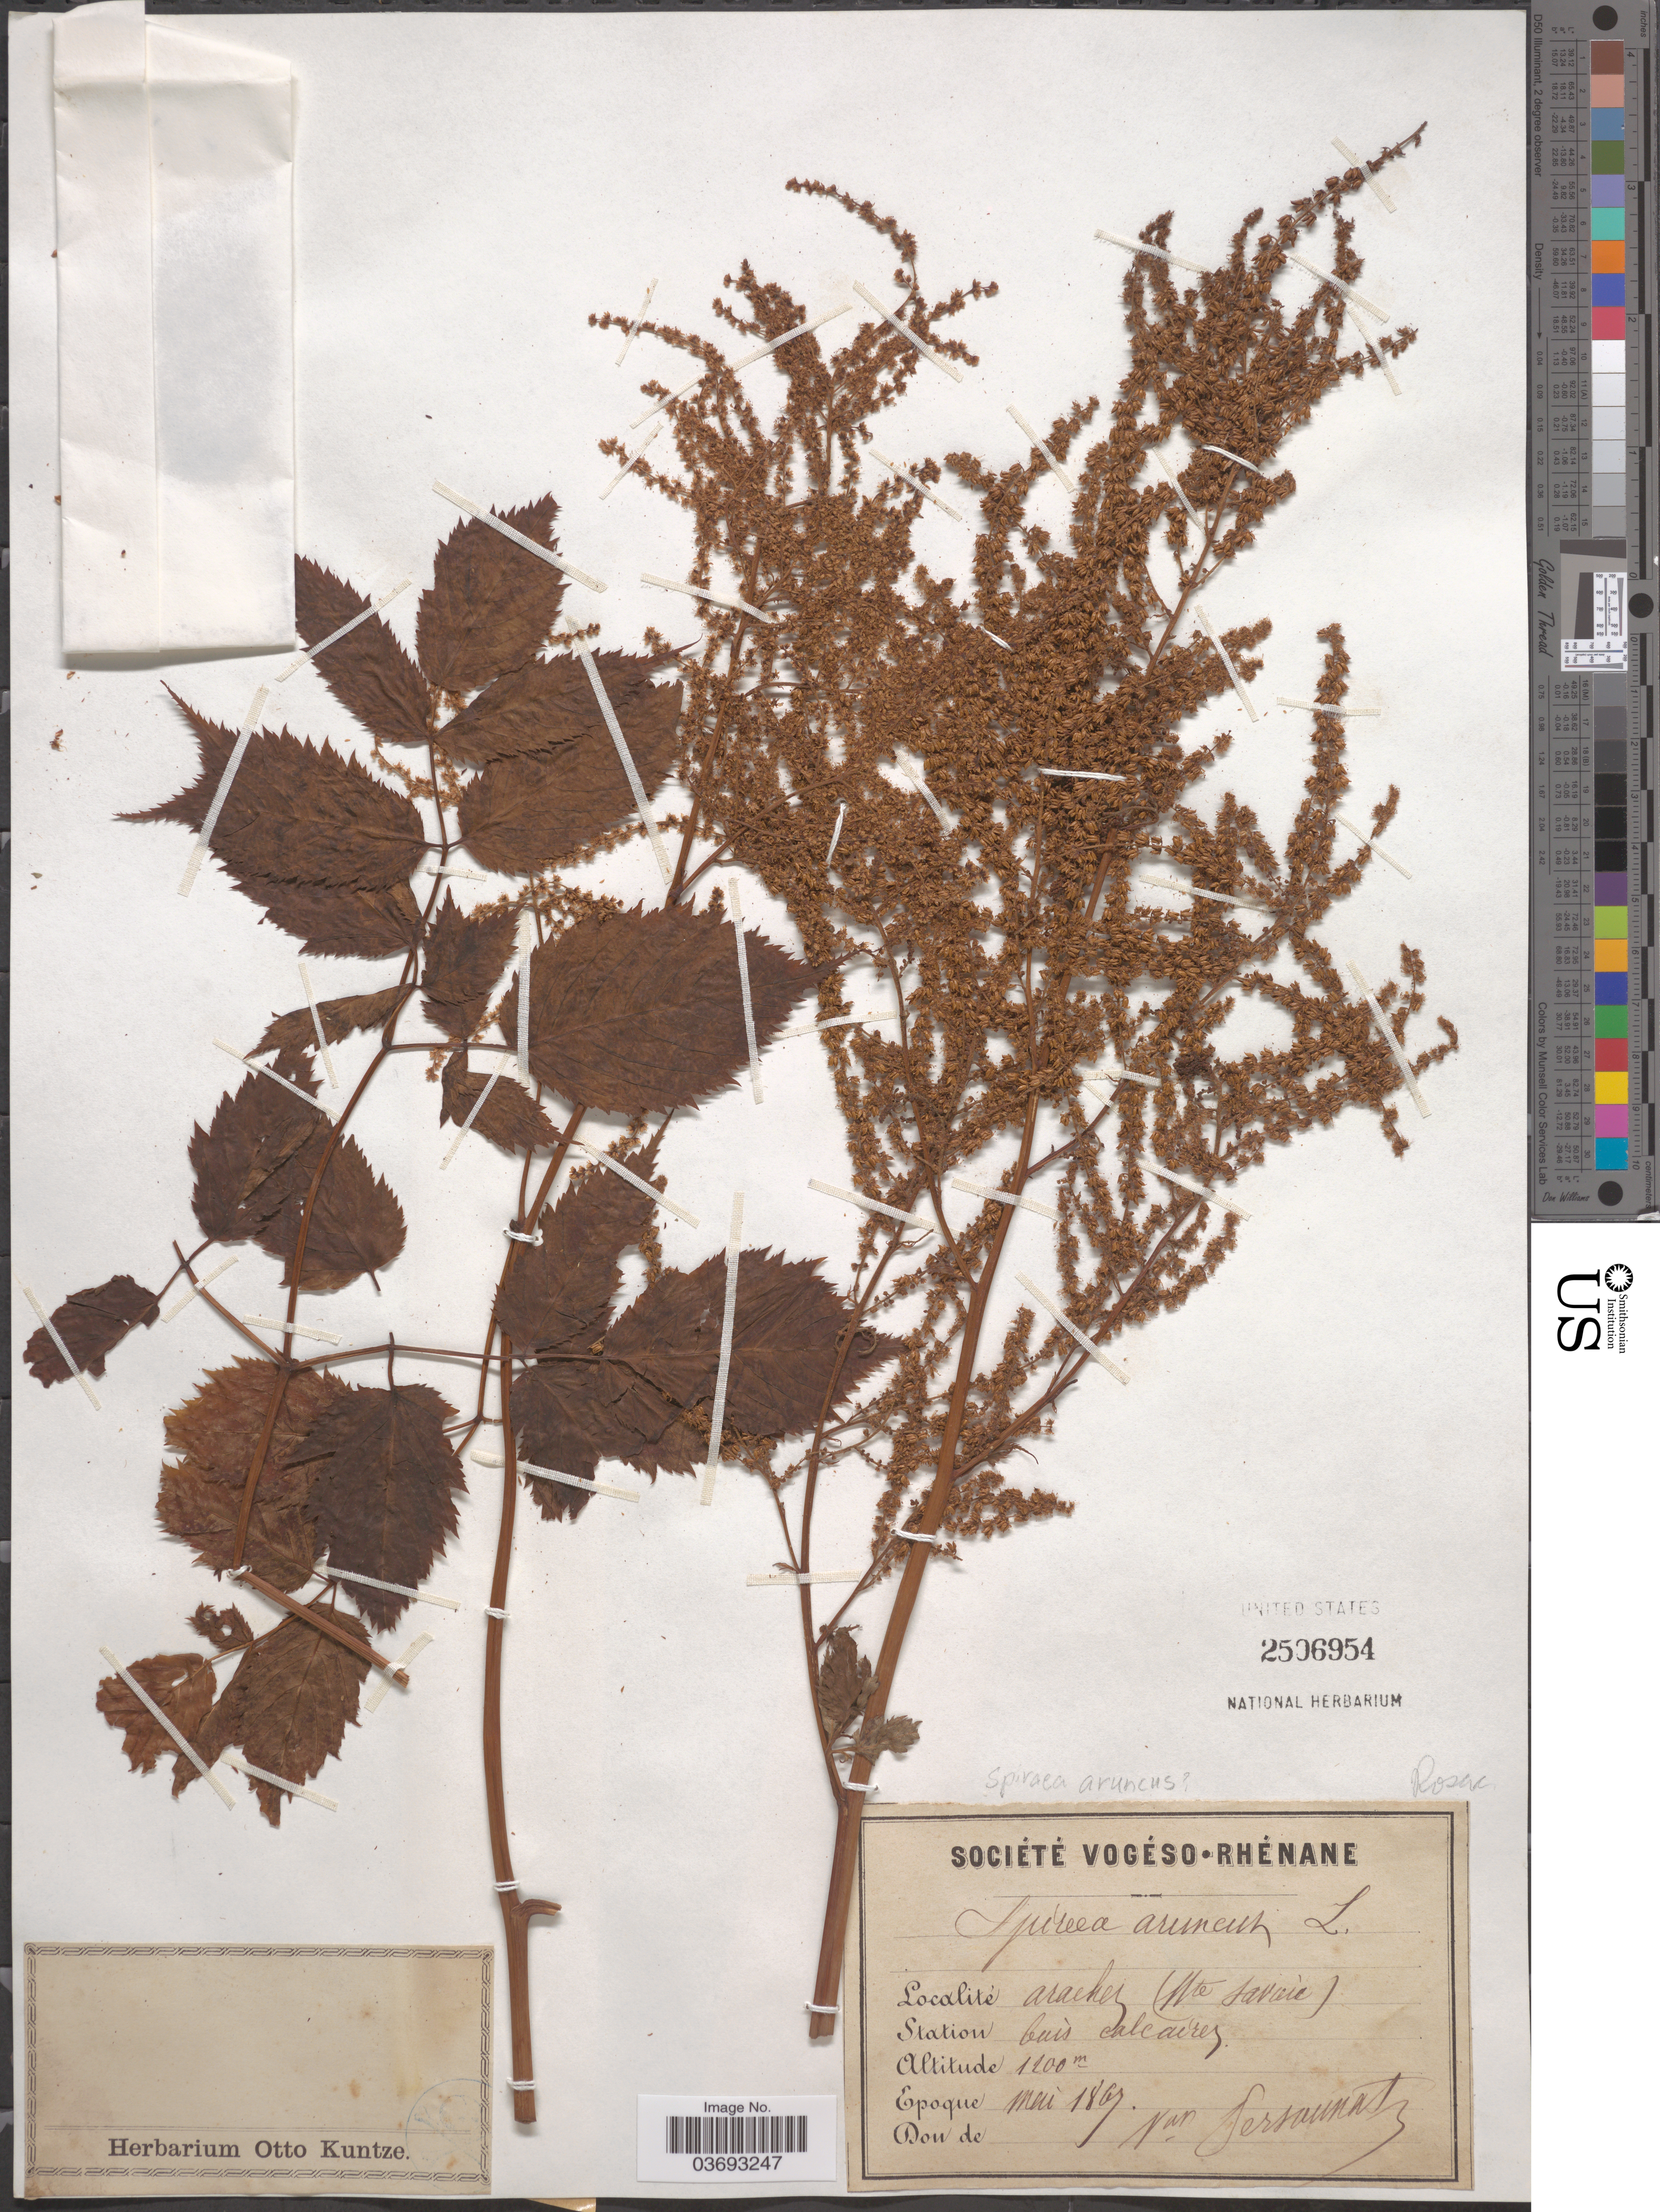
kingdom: Plantae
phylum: Tracheophyta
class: Magnoliopsida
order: Rosales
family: Rosaceae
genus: Spiraea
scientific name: Spiraea aruncus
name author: L.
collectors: Persaunats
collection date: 1867-05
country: France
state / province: Auvergne-Rhône-Alpes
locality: Aracher (Hte Savoie). Station bois calcaires.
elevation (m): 1200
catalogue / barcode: US 2506954